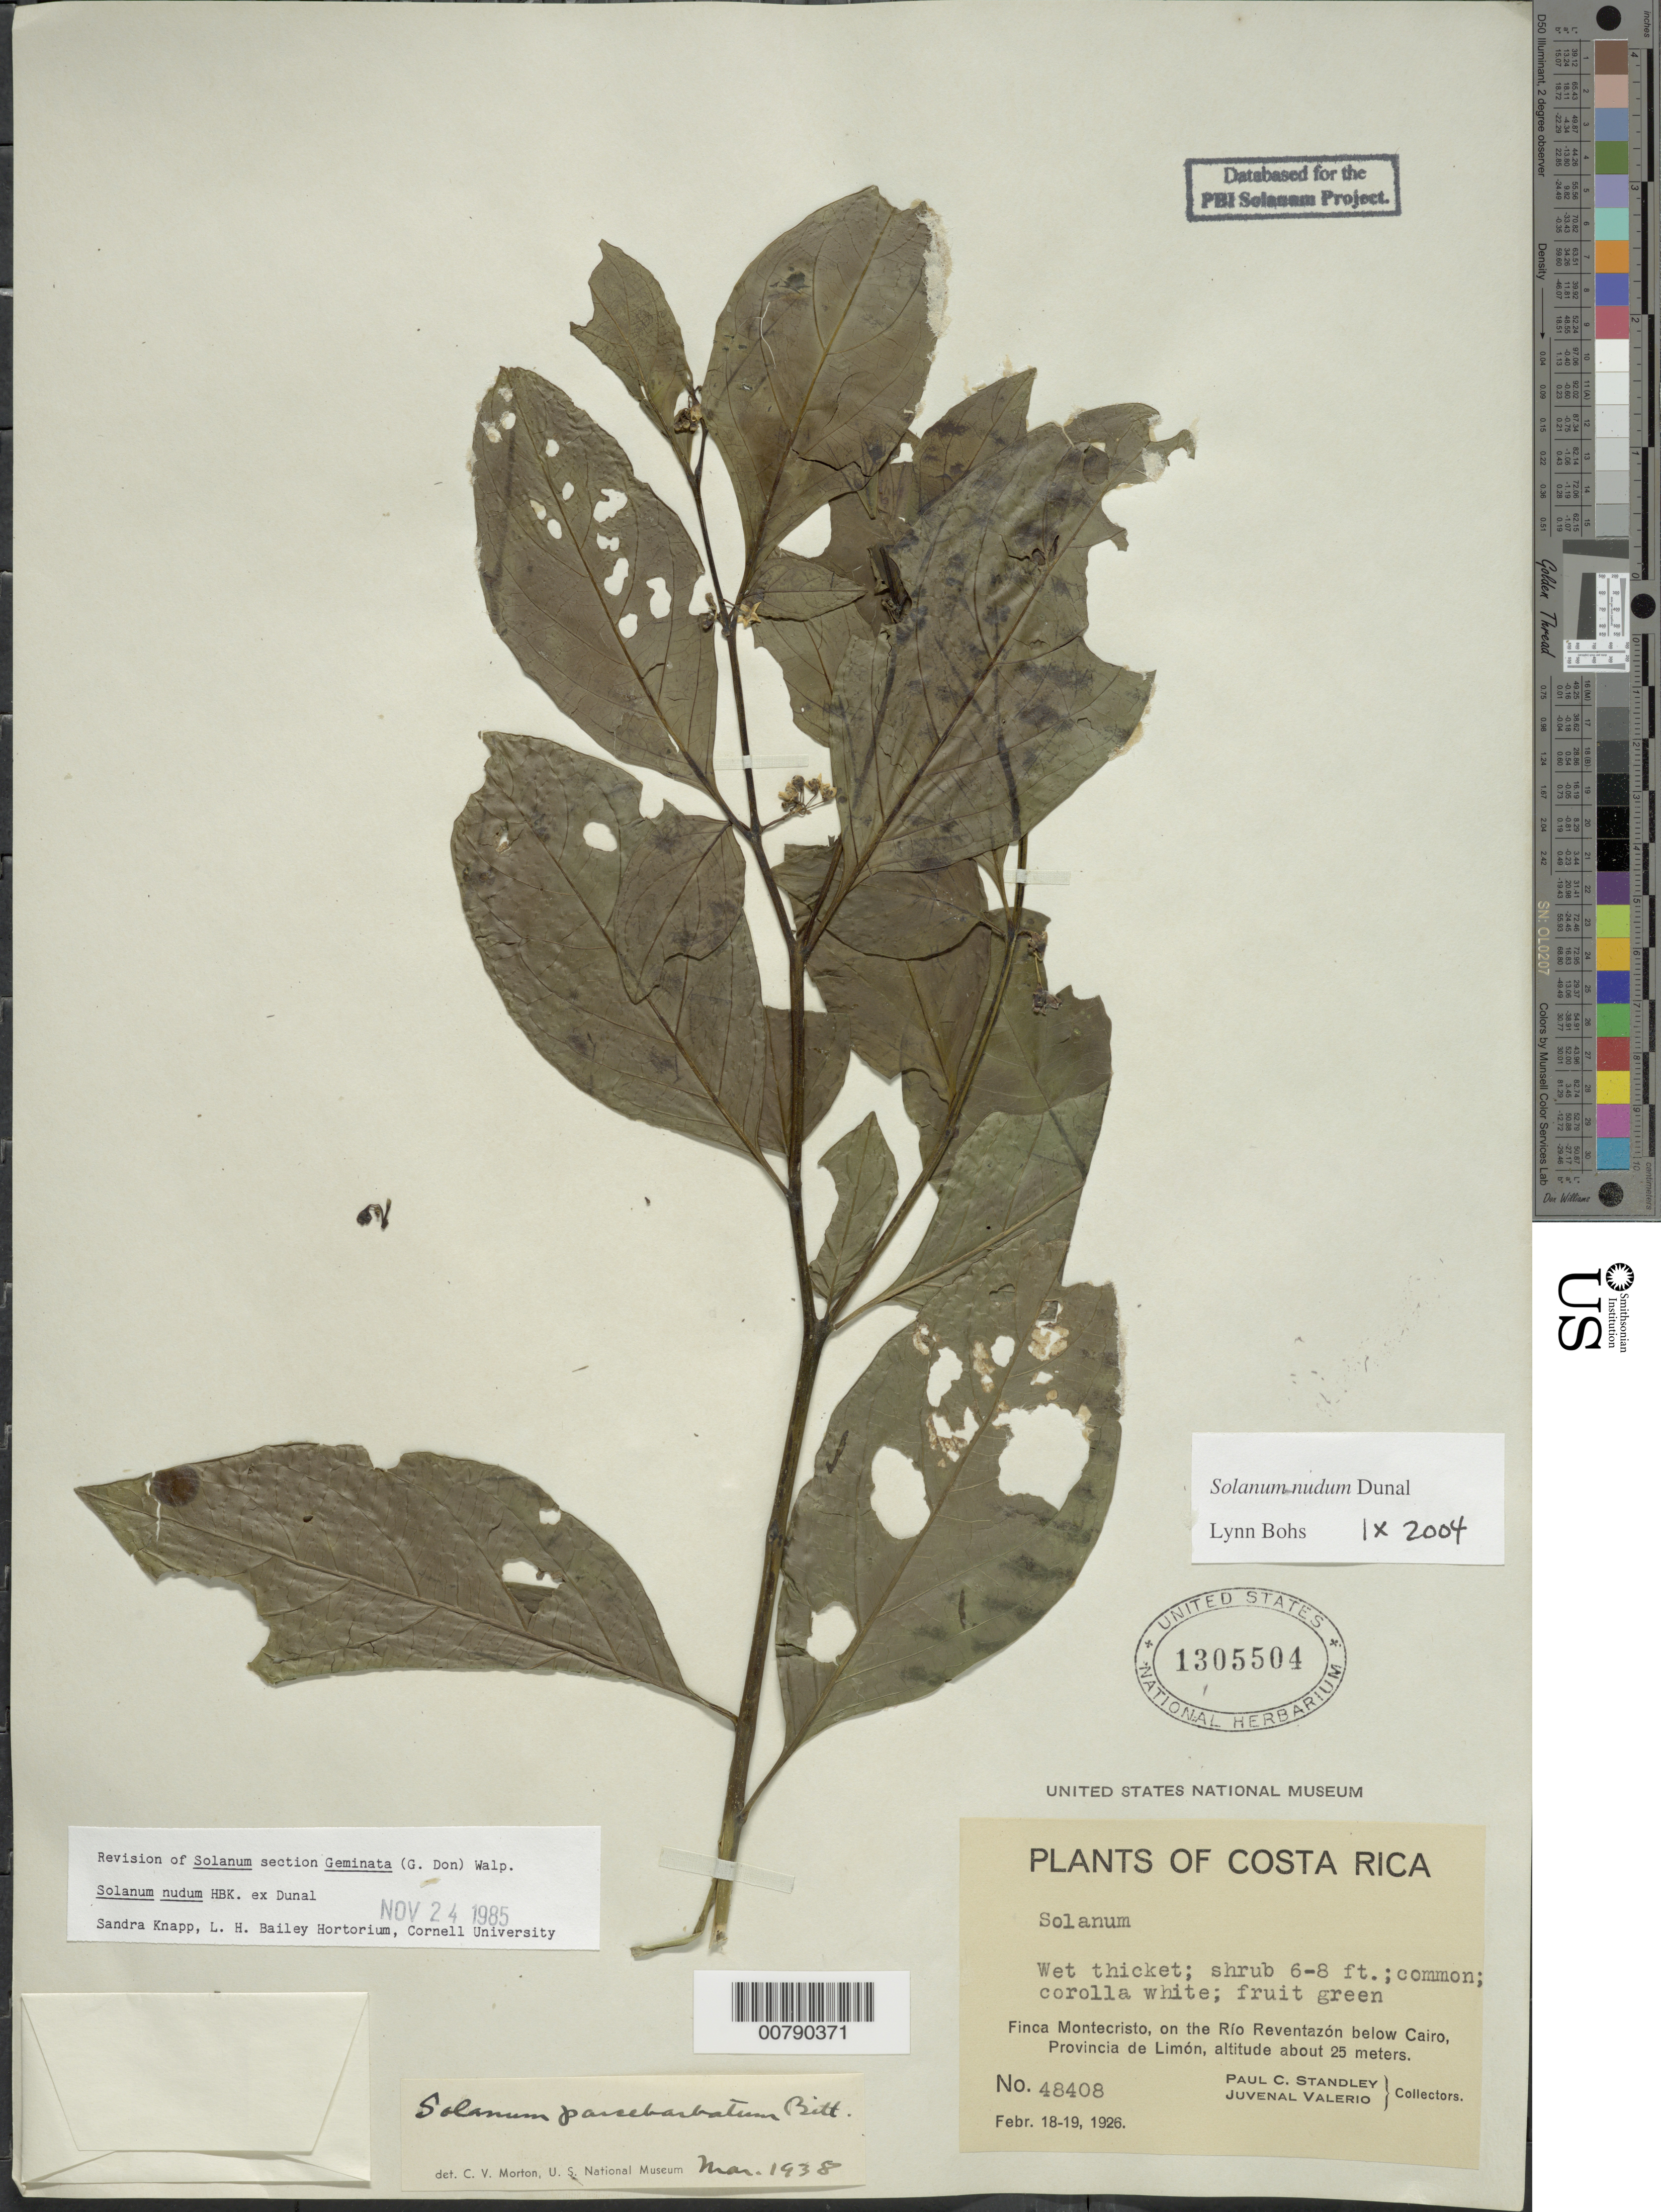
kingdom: Plantae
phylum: Tracheophyta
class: Magnoliopsida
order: Solanales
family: Solanaceae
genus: Solanum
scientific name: Solanum nudum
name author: Dunal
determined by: Bohs, L. A.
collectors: P. C. Standley & J. Valerio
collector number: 48408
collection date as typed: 18 Feb 1926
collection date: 1926-02-18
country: Costa Rica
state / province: Limón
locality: Finca Montecristo, on the Río Reventazón below Cairo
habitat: Wet thicket.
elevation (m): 25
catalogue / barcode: US 1305504